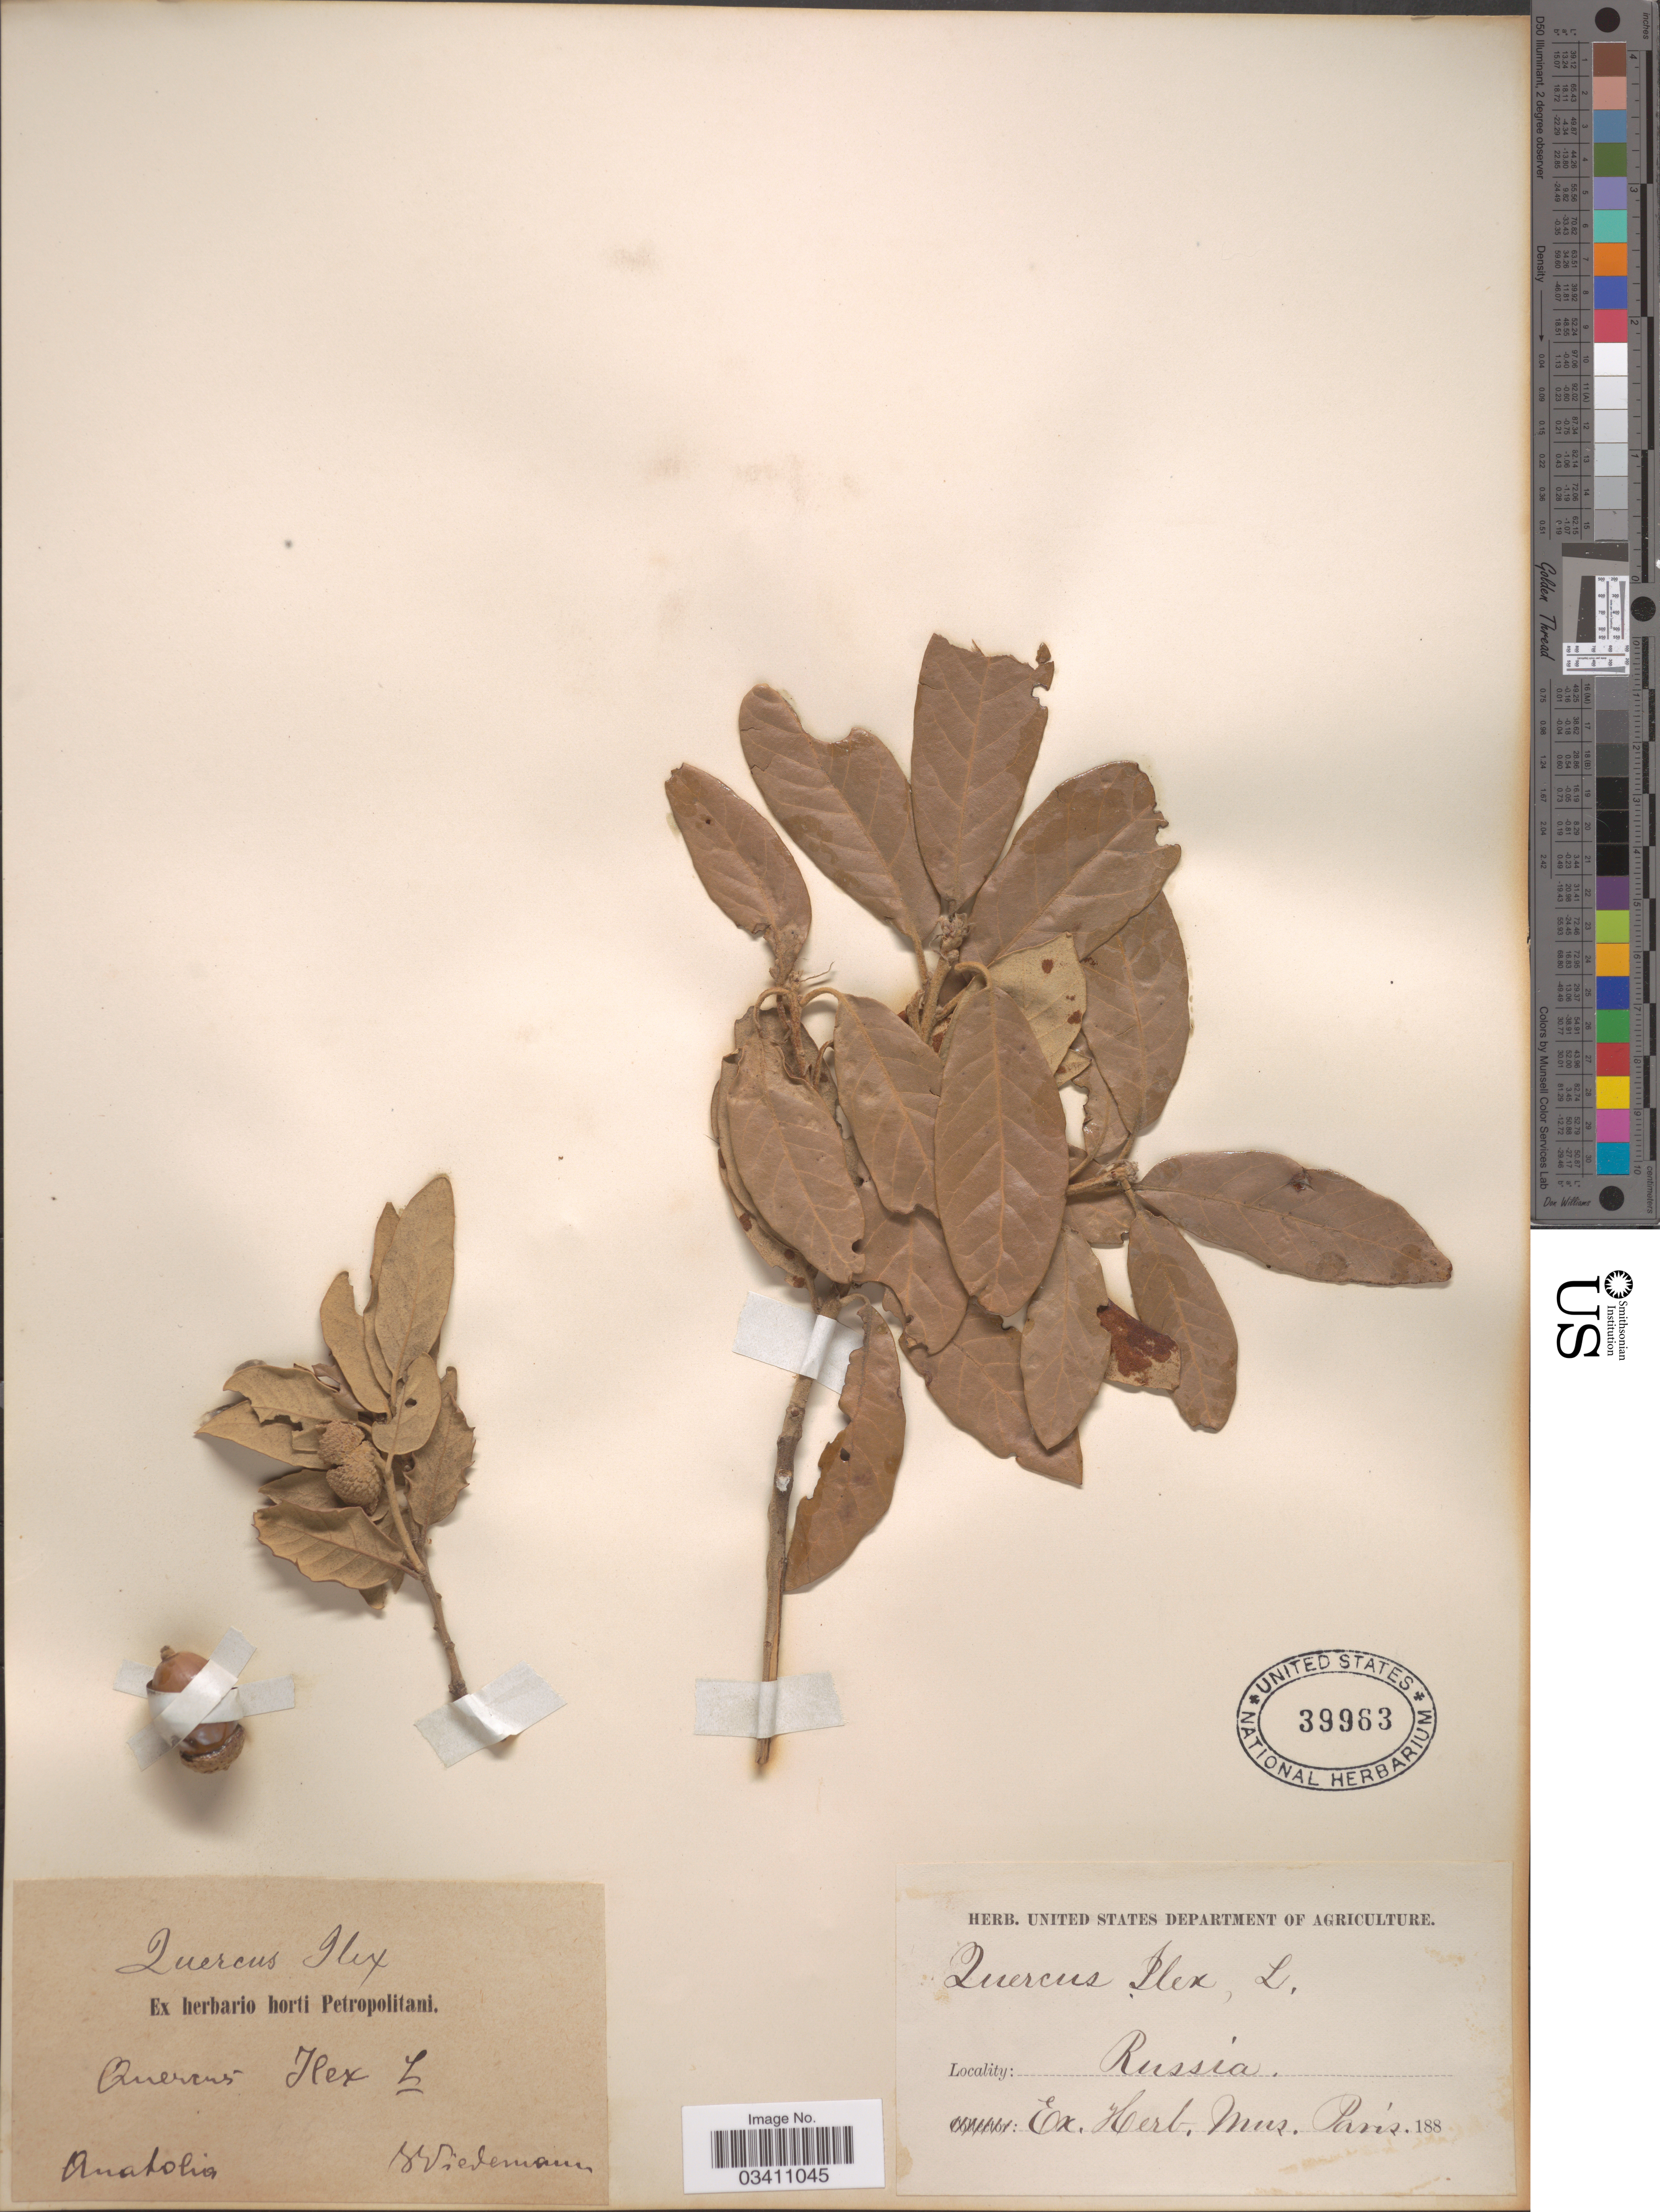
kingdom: Plantae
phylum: Tracheophyta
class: Magnoliopsida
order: Fagales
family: Fagaceae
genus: Quercus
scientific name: Quercus ilex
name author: Lour.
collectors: Wiedemann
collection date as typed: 188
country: Turkey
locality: Anatolia.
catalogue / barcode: US 39963